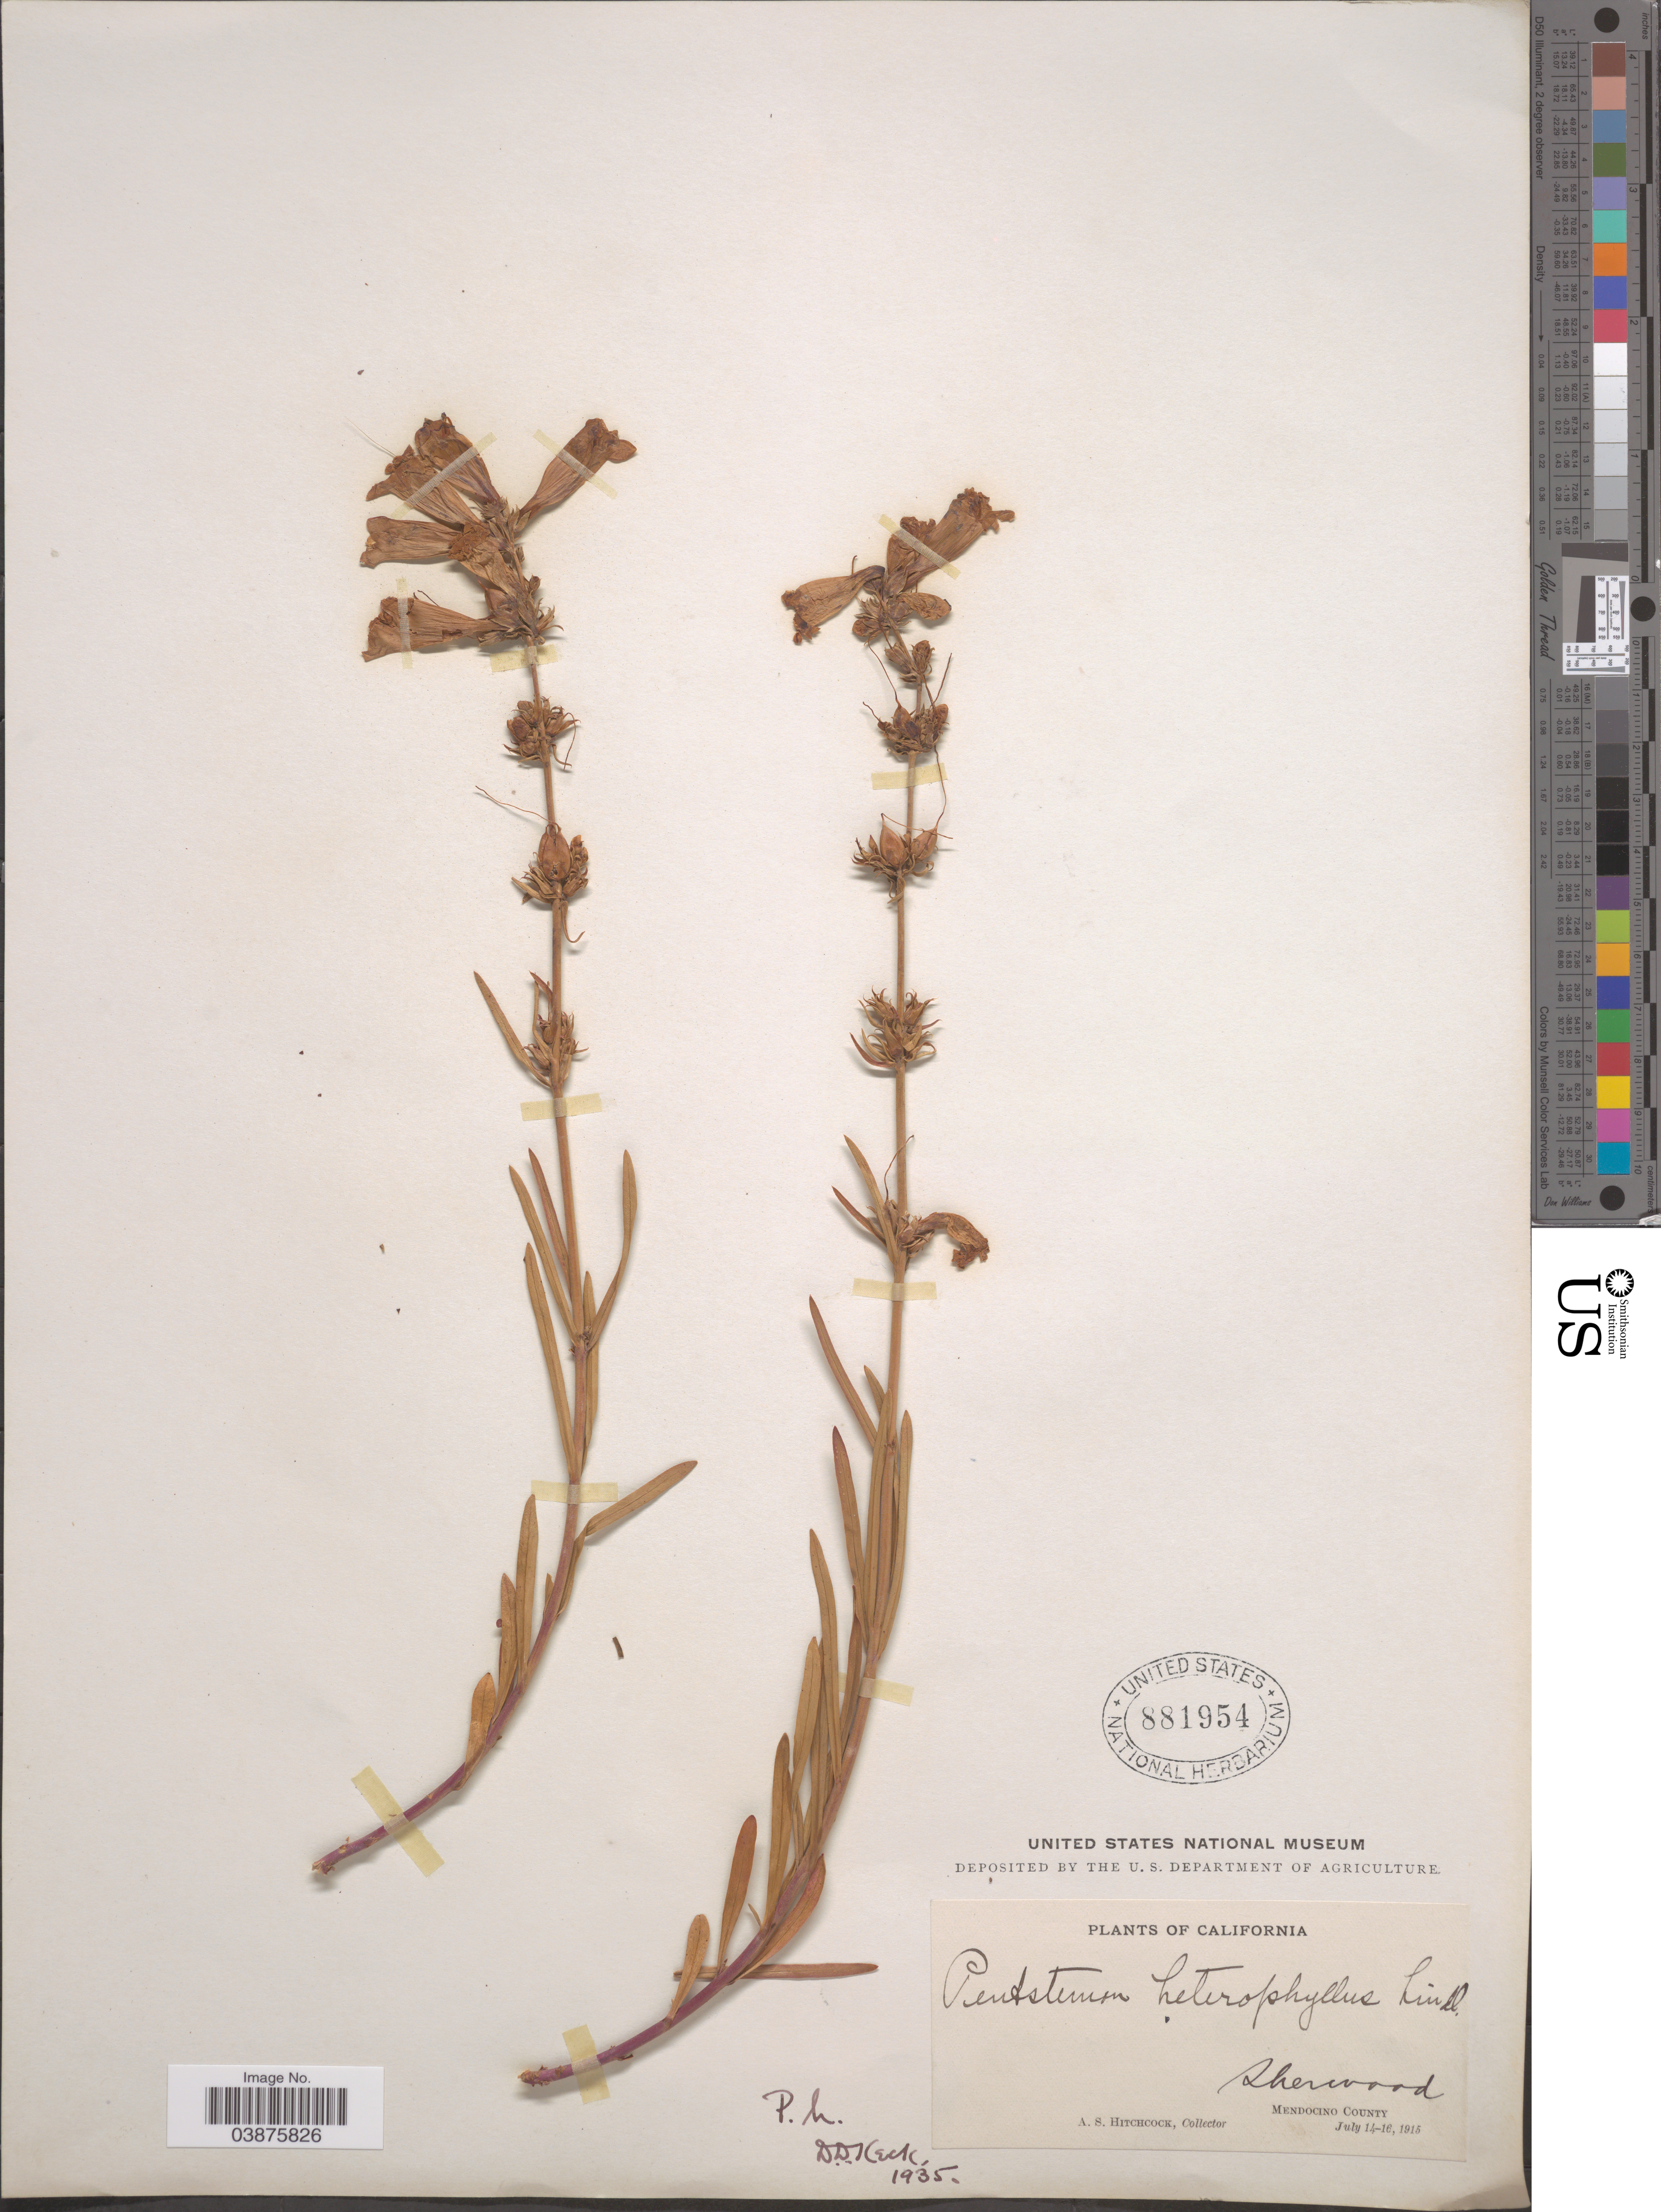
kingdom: Plantae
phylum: Tracheophyta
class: Magnoliopsida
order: Lamiales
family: Plantaginaceae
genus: Penstemon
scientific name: Penstemon heterophyllus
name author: Lindl.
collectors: A. S. Hitchcock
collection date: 1915-07-14/1915-07-16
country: United States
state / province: California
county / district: Mendocino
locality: Sherwood. Mendocino County.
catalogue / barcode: US 881954